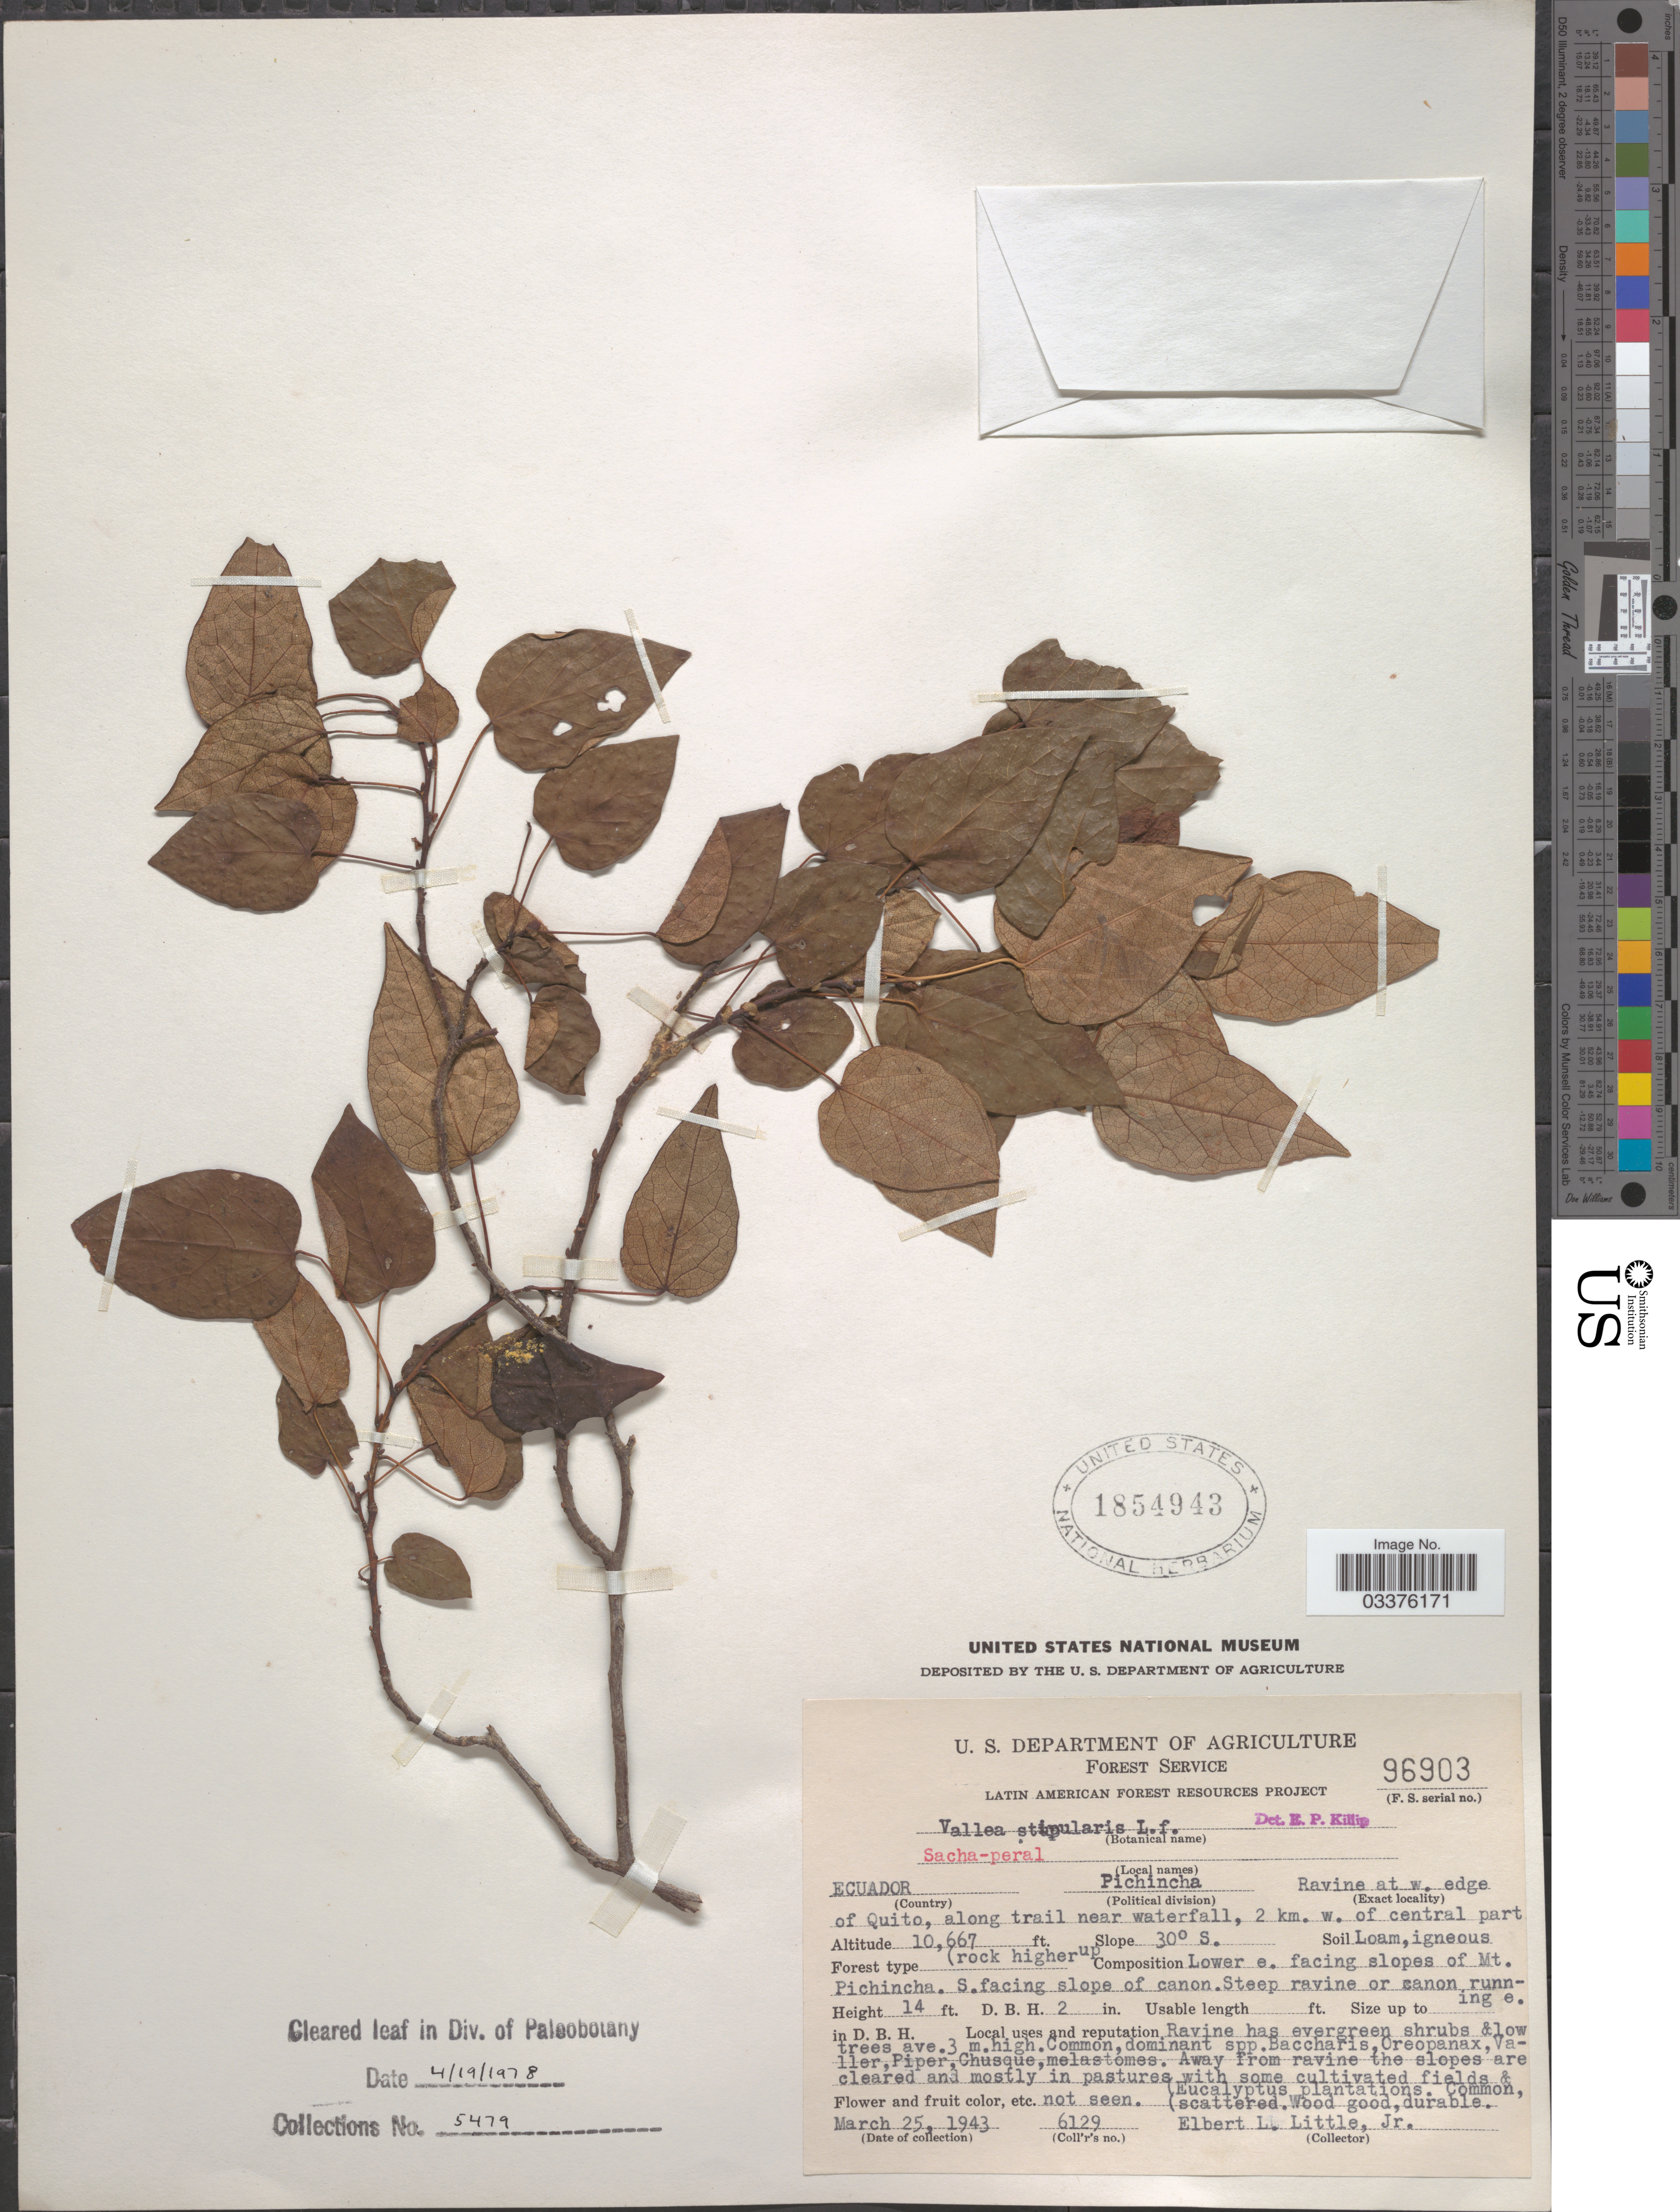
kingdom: Plantae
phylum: Tracheophyta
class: Magnoliopsida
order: Oxalidales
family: Elaeocarpaceae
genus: Vallea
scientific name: Vallea pubescens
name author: Kunth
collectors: E. L. Little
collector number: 6129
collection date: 1943-03-25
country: Ecuador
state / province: Pichincha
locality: Ravine at w. edge of Quito, along trail near waterfall, 2 km. w. of central part.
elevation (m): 3251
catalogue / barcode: US 1854943